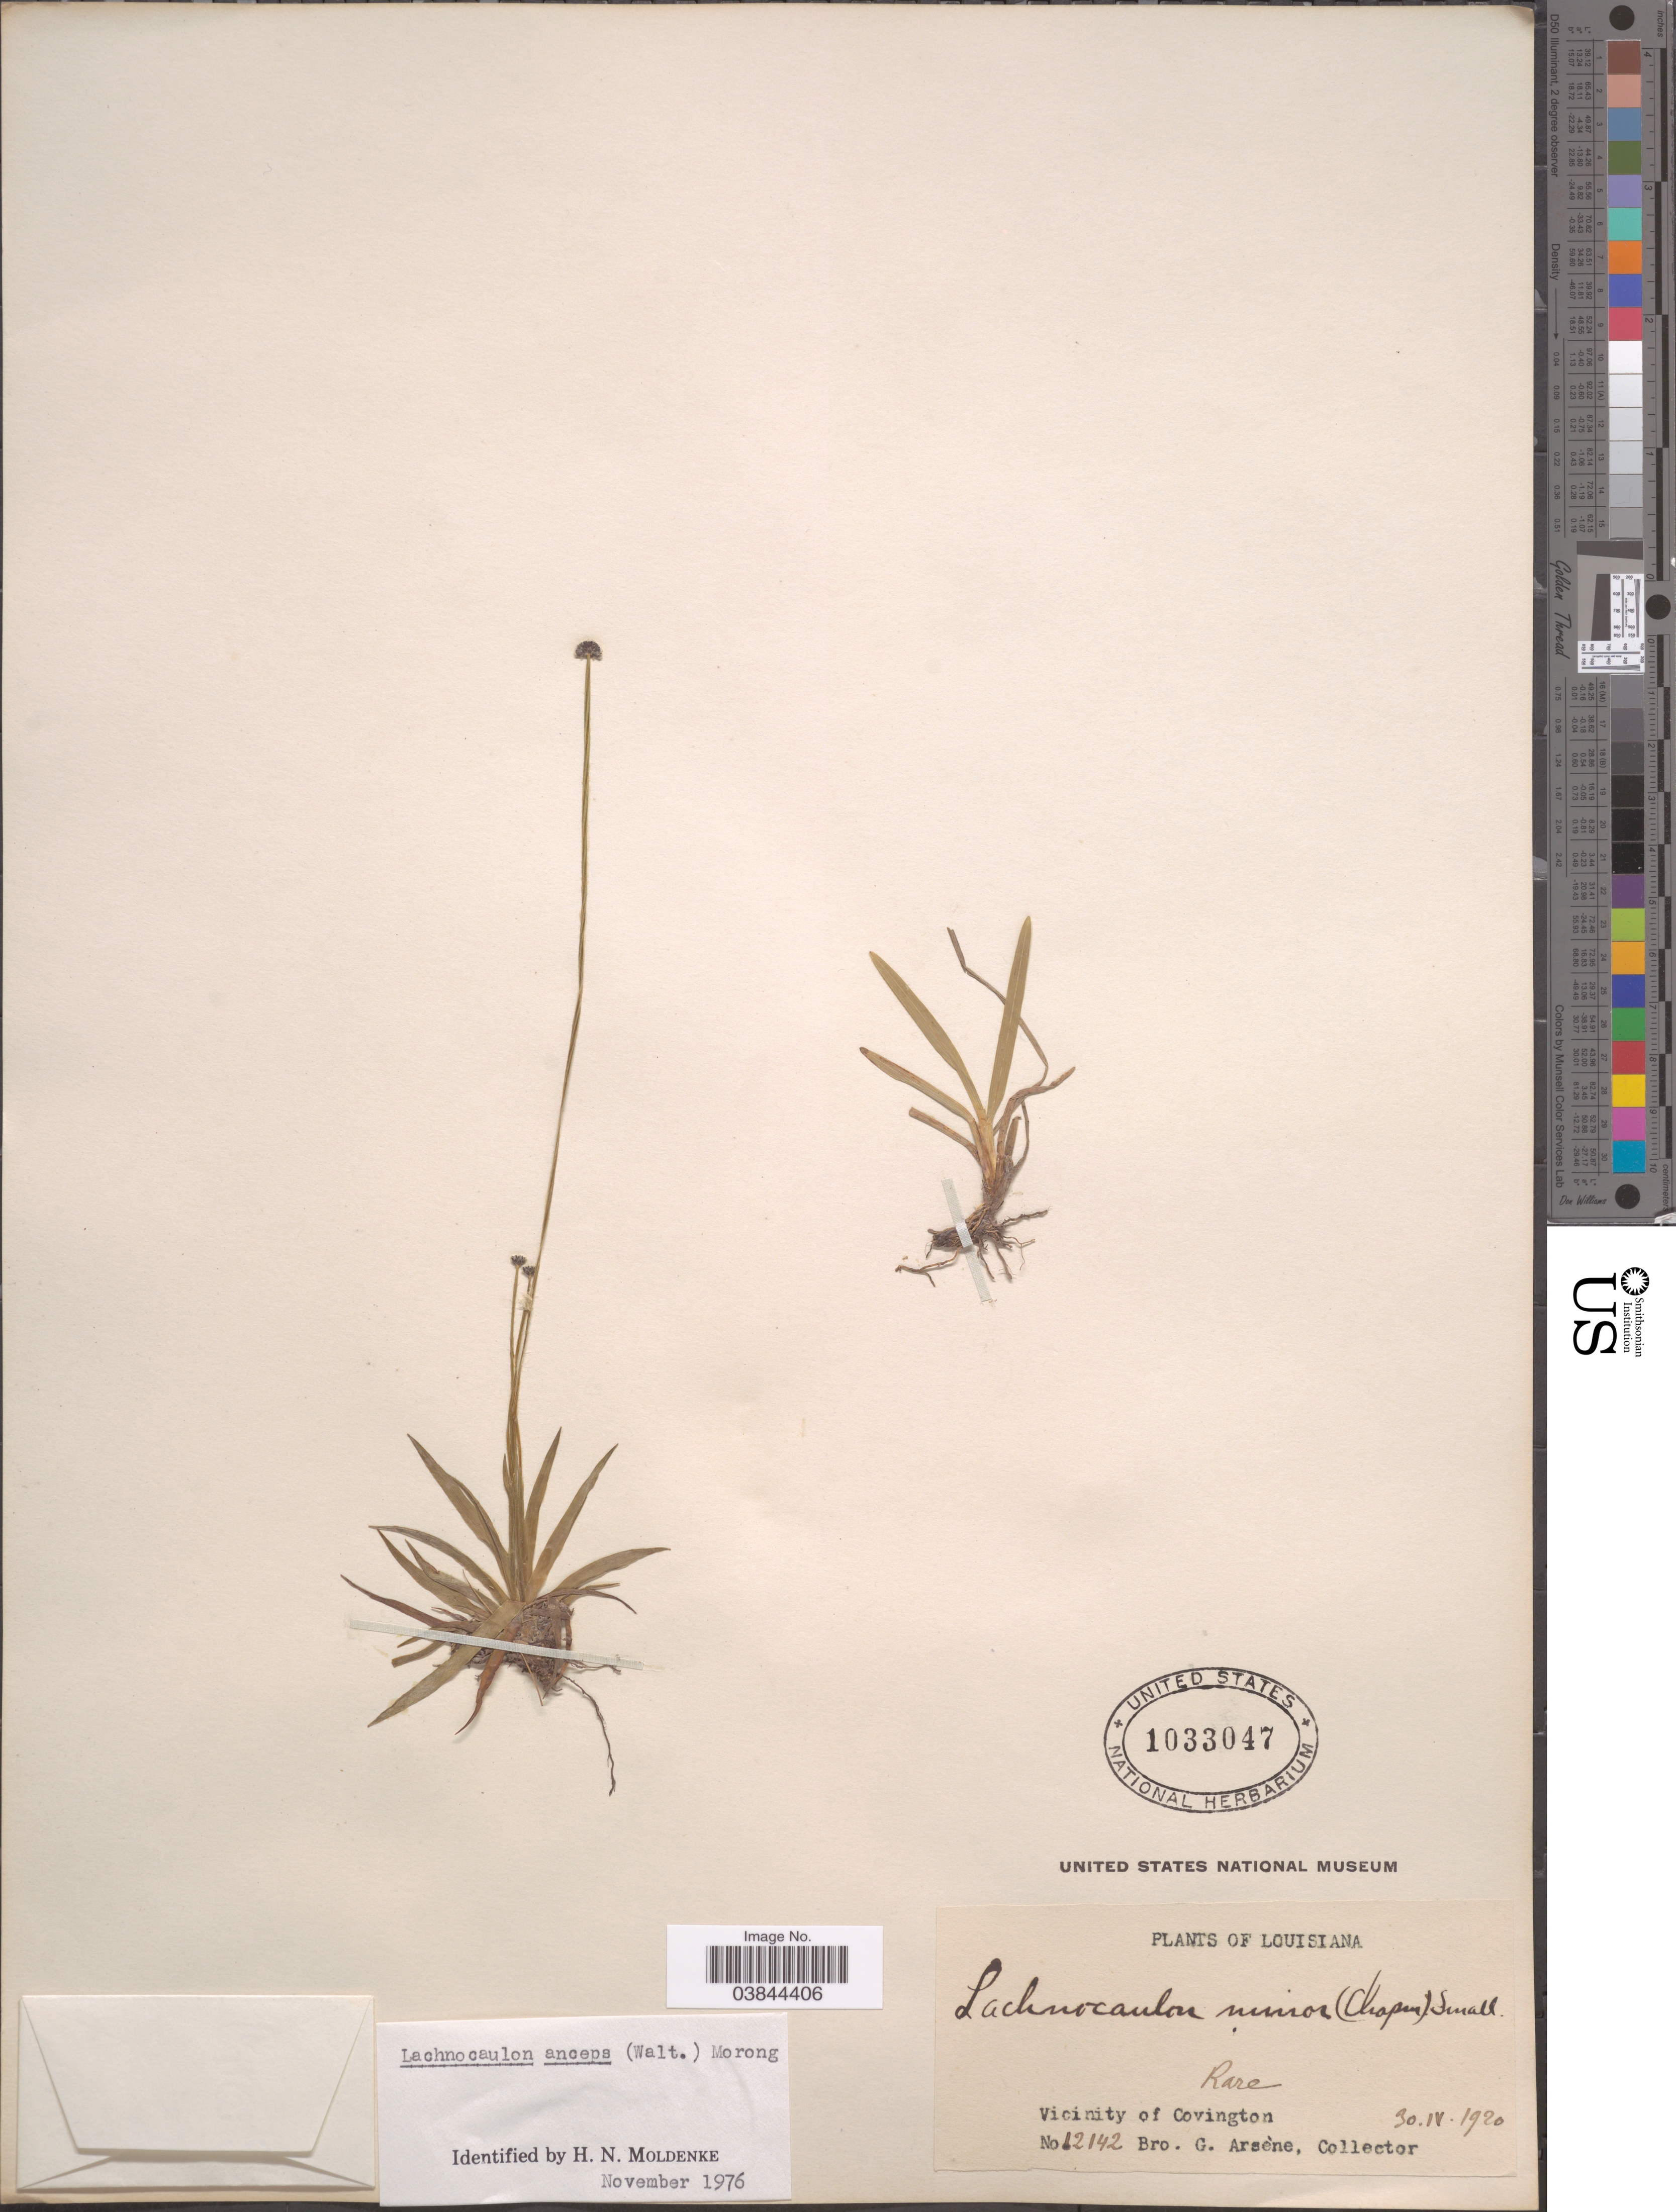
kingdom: Plantae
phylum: Tracheophyta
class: Liliopsida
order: Poales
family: Eriocaulaceae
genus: Lachnocaulon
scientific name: Lachnocaulon anceps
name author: (Walter) Morong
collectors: Bro. G. Arsène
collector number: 12142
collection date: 1920-04-30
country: United States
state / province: Louisiana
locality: Vicinity of Covington.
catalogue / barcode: US 1033047